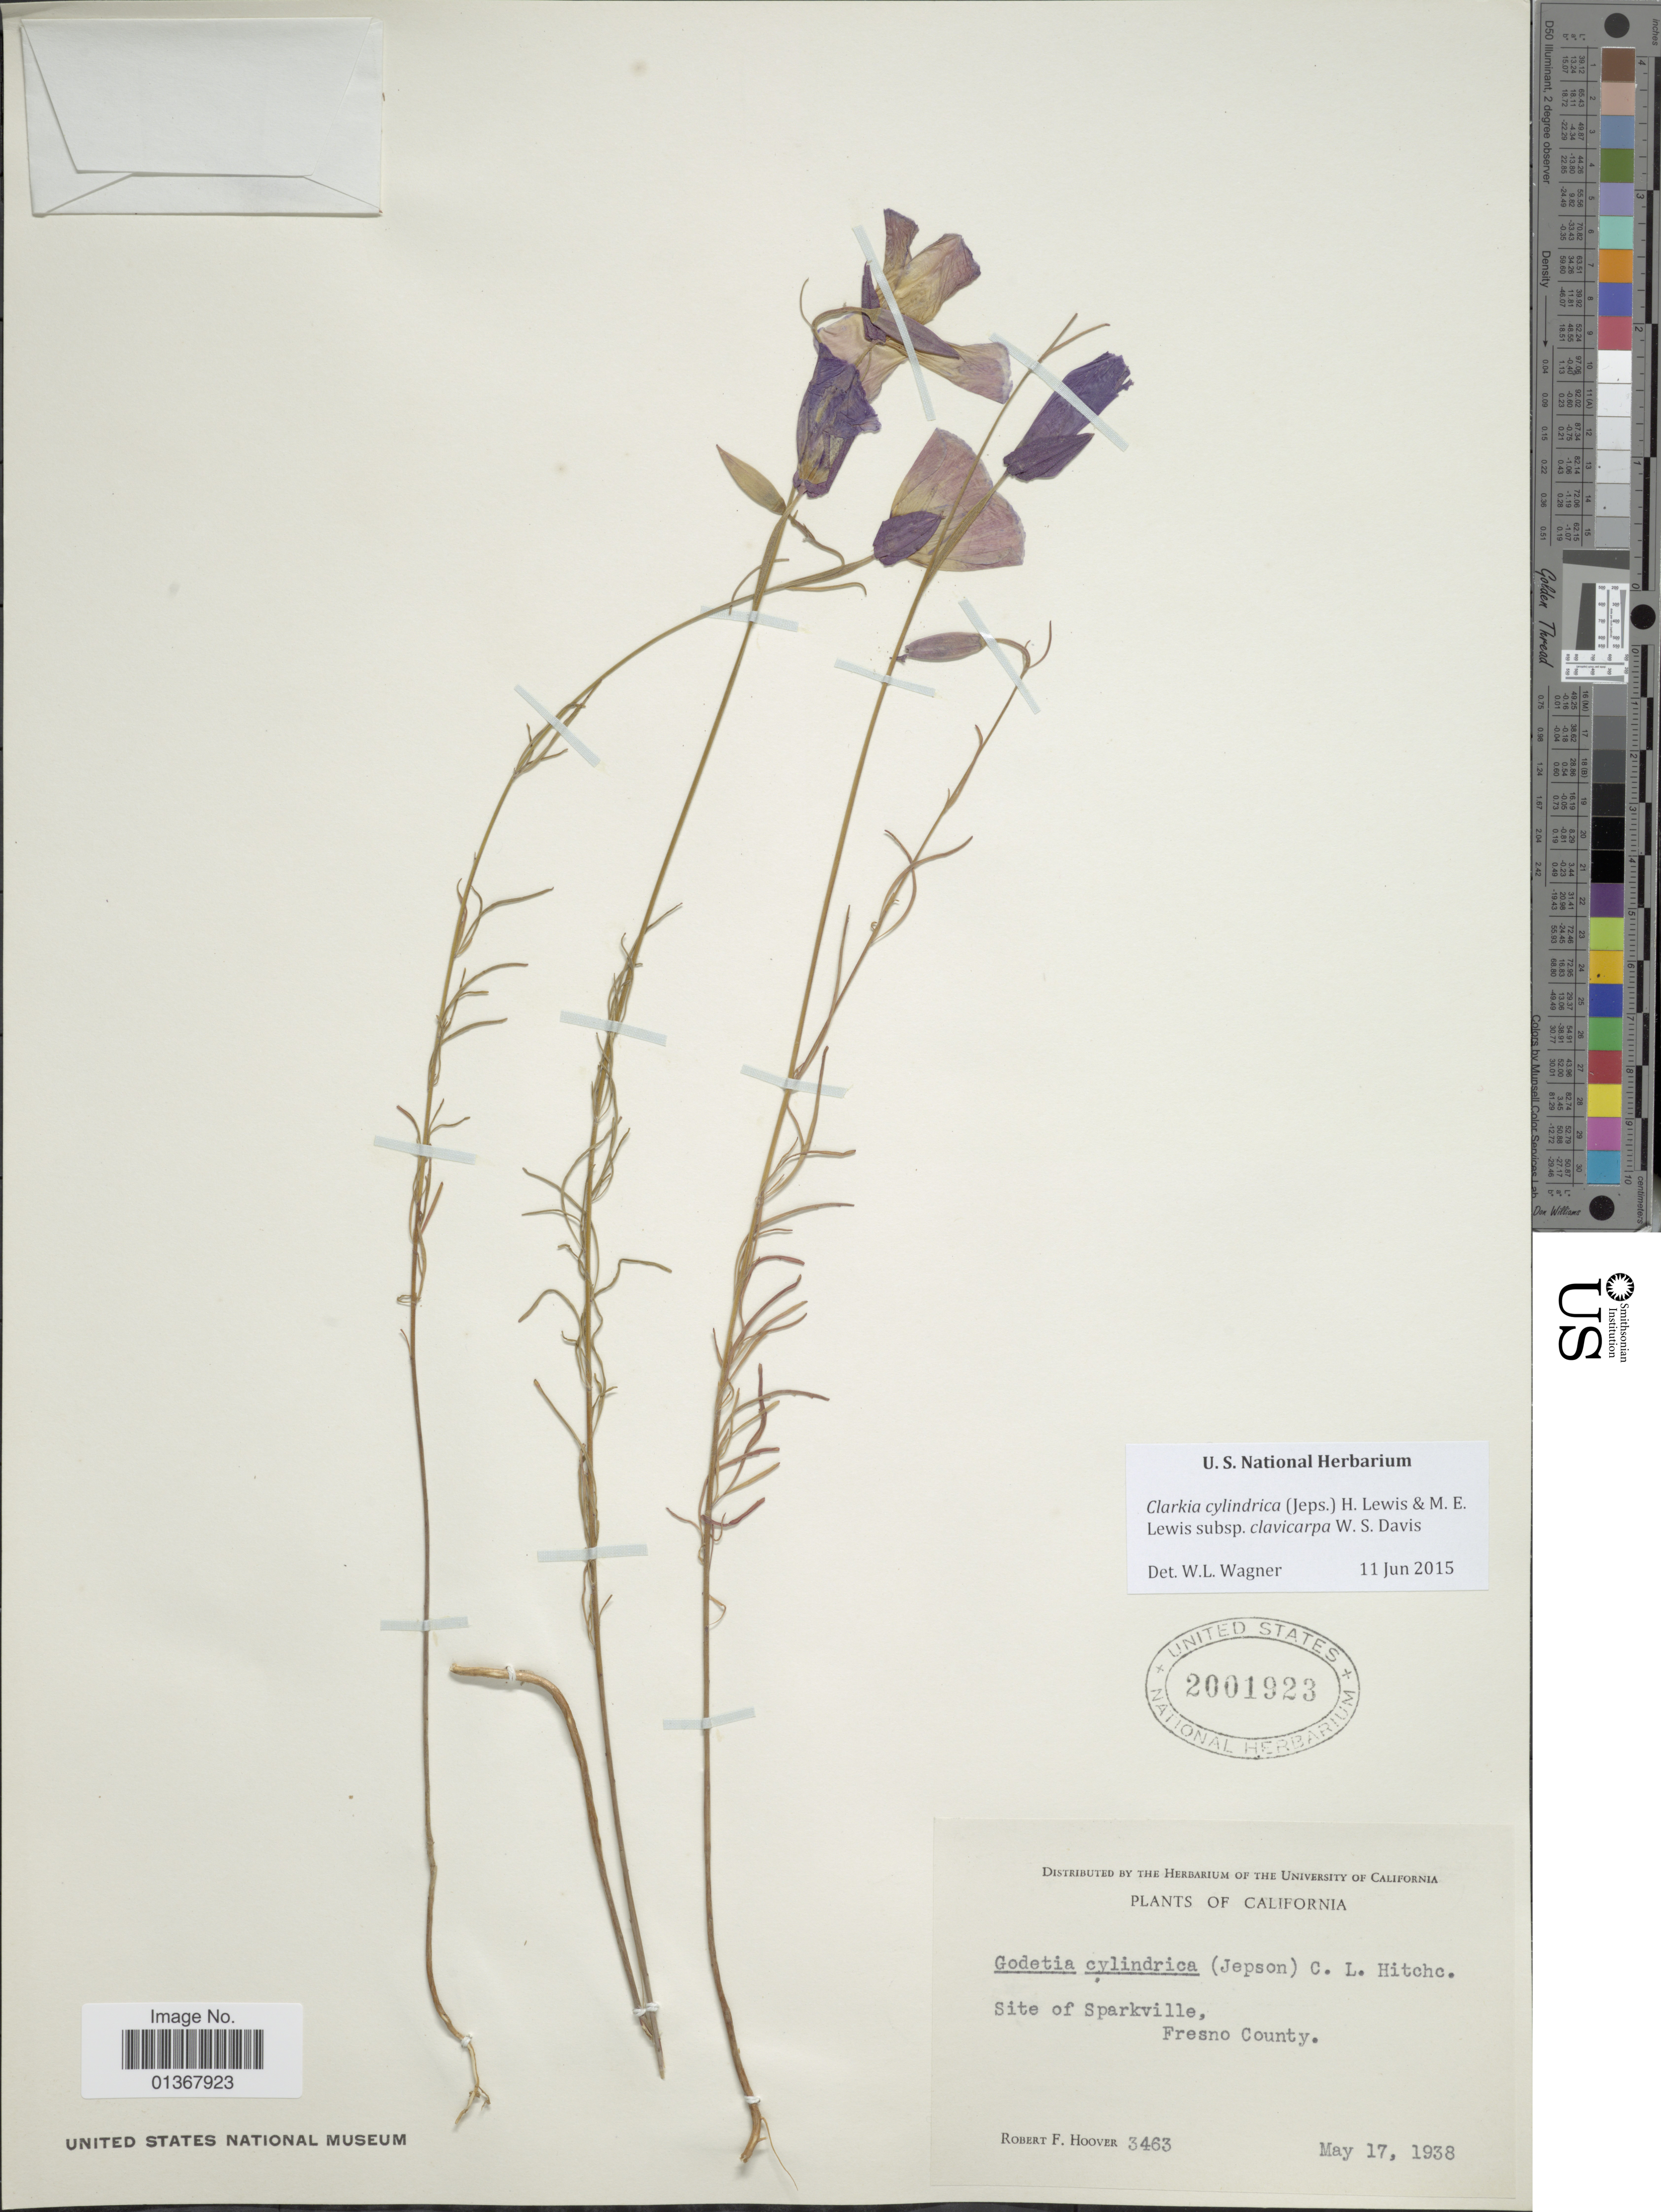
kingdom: Plantae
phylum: Tracheophyta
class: Magnoliopsida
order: Myrtales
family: Onagraceae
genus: Clarkia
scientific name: Clarkia cylindrica subsp. clavicarpa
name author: W.S. Davis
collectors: R. F. Hoover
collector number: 3463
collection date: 1938-05-17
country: United States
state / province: California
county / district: Fresno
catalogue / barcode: US 2001923